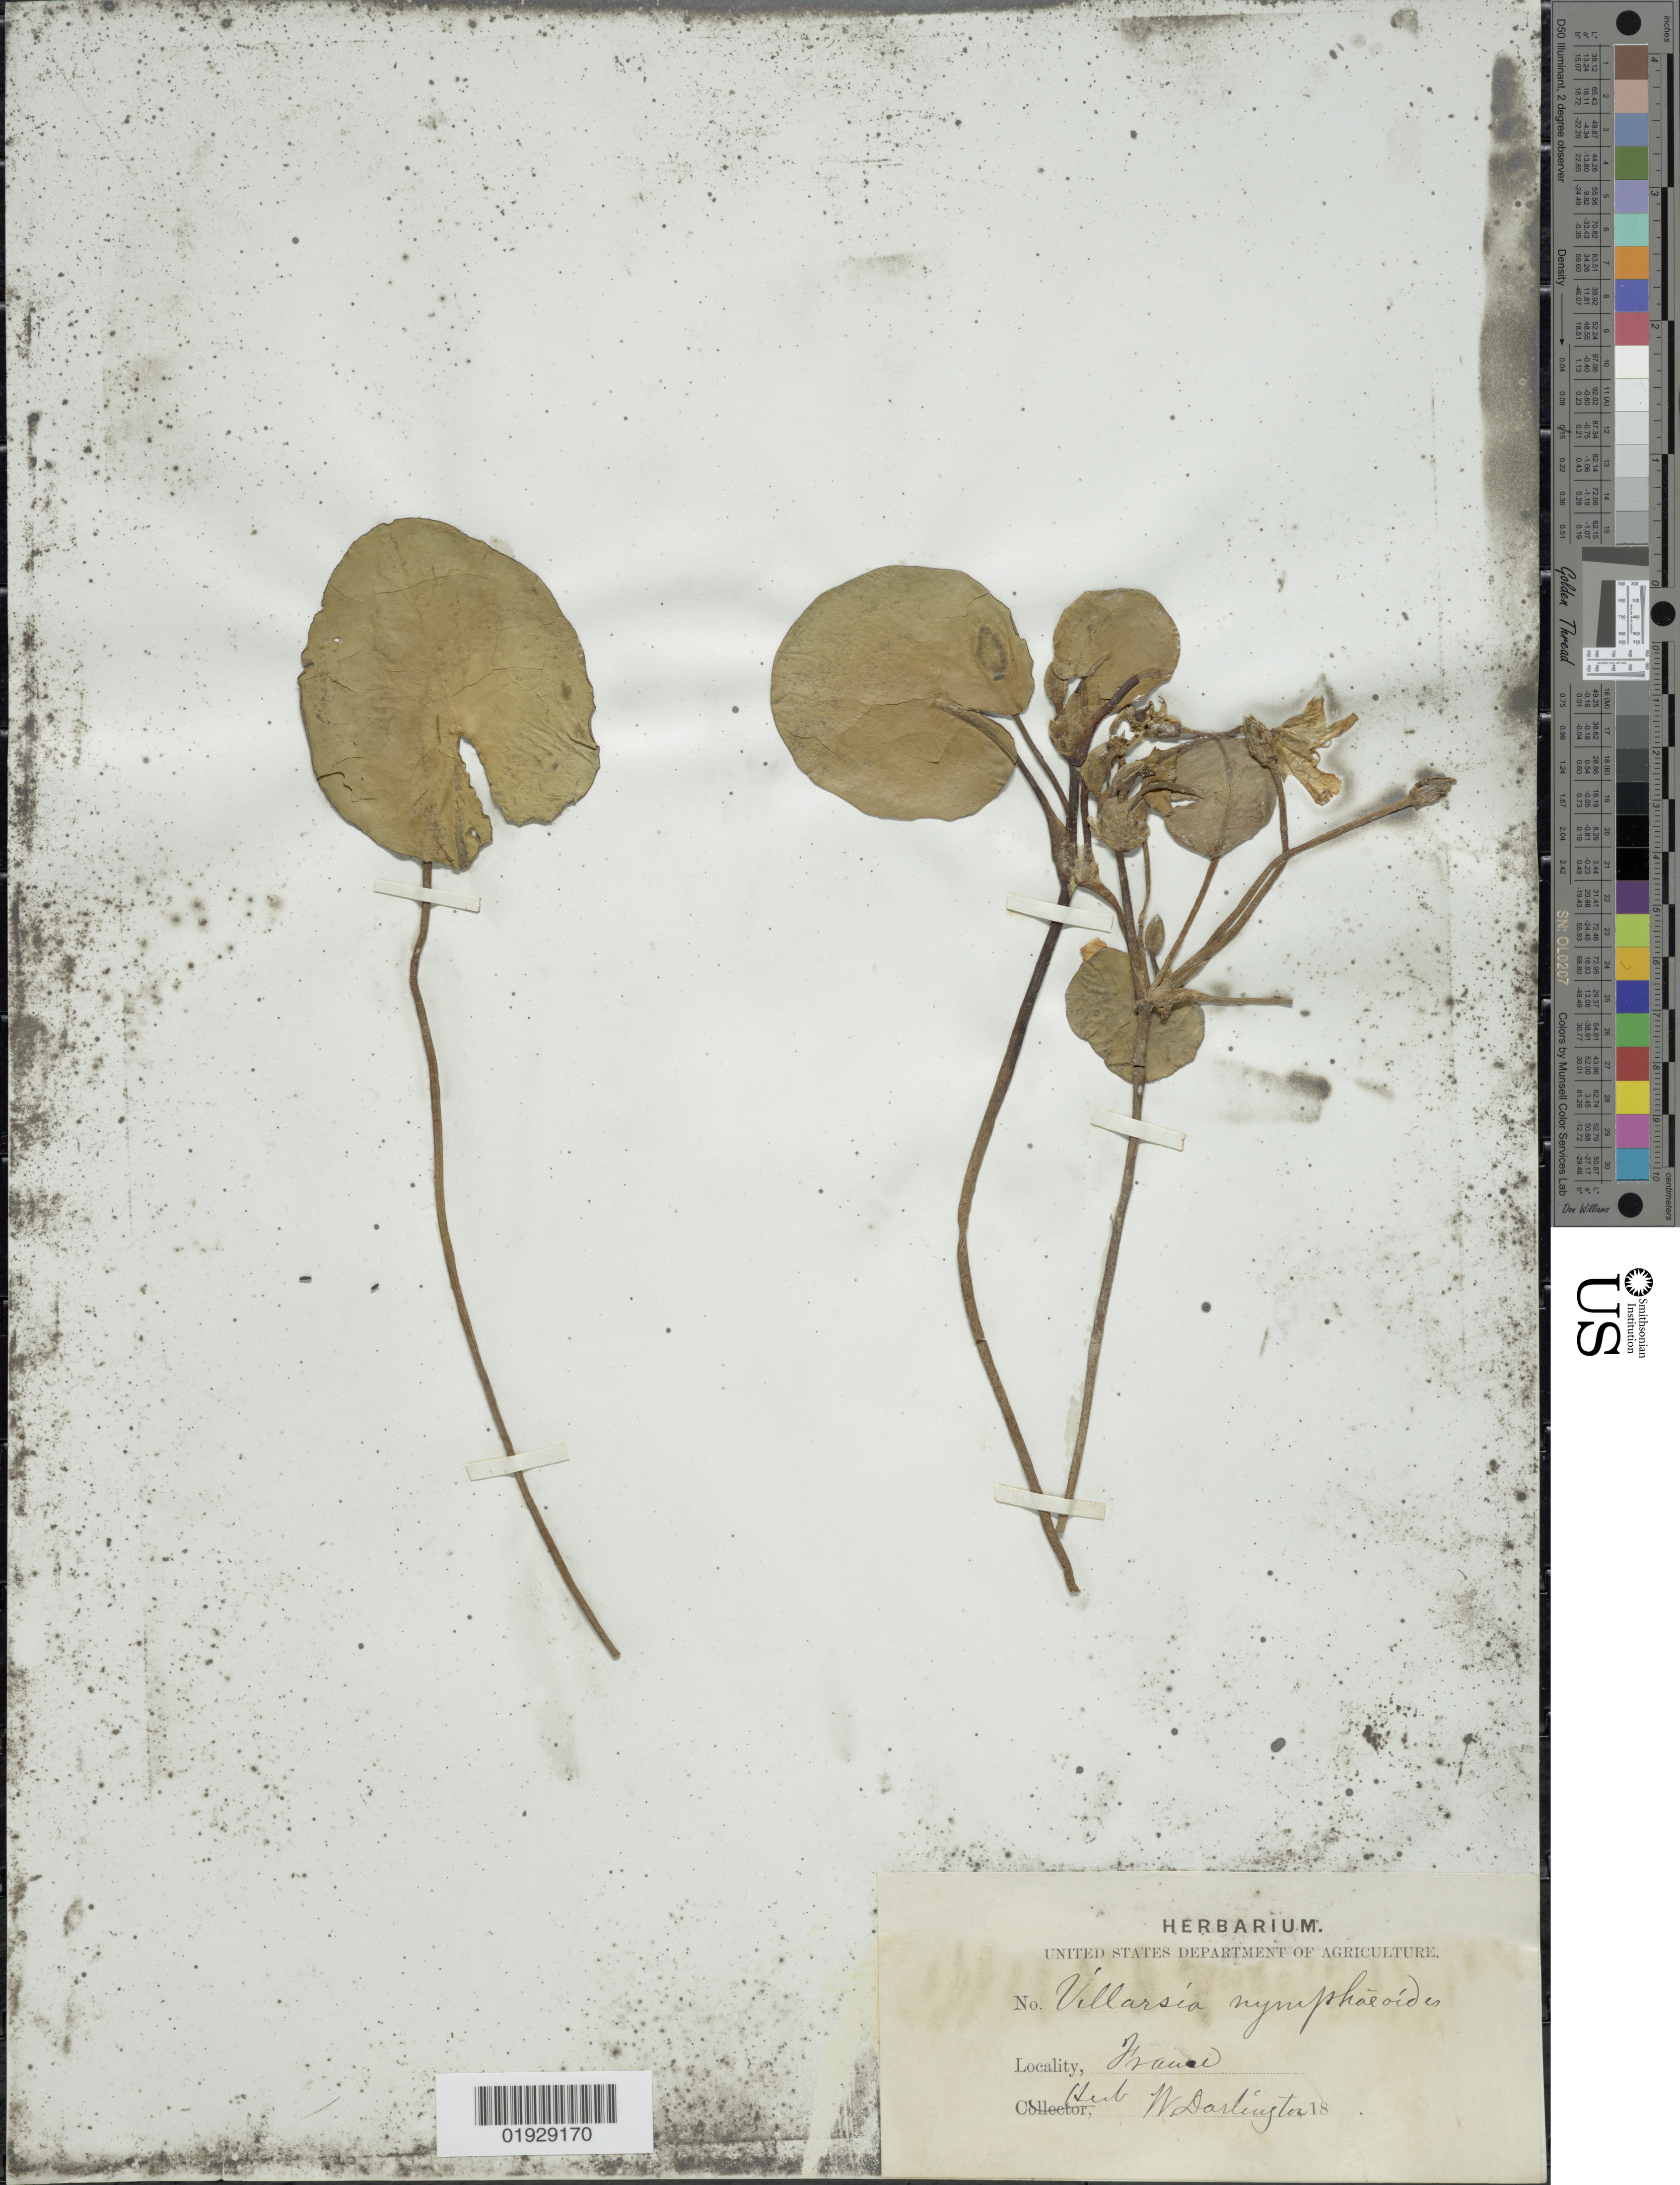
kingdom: Plantae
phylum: Tracheophyta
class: Magnoliopsida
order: Asterales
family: Menyanthaceae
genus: Nymphoides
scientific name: Nymphoides nymphaeoides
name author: (L.) Britton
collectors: W. Darlington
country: France